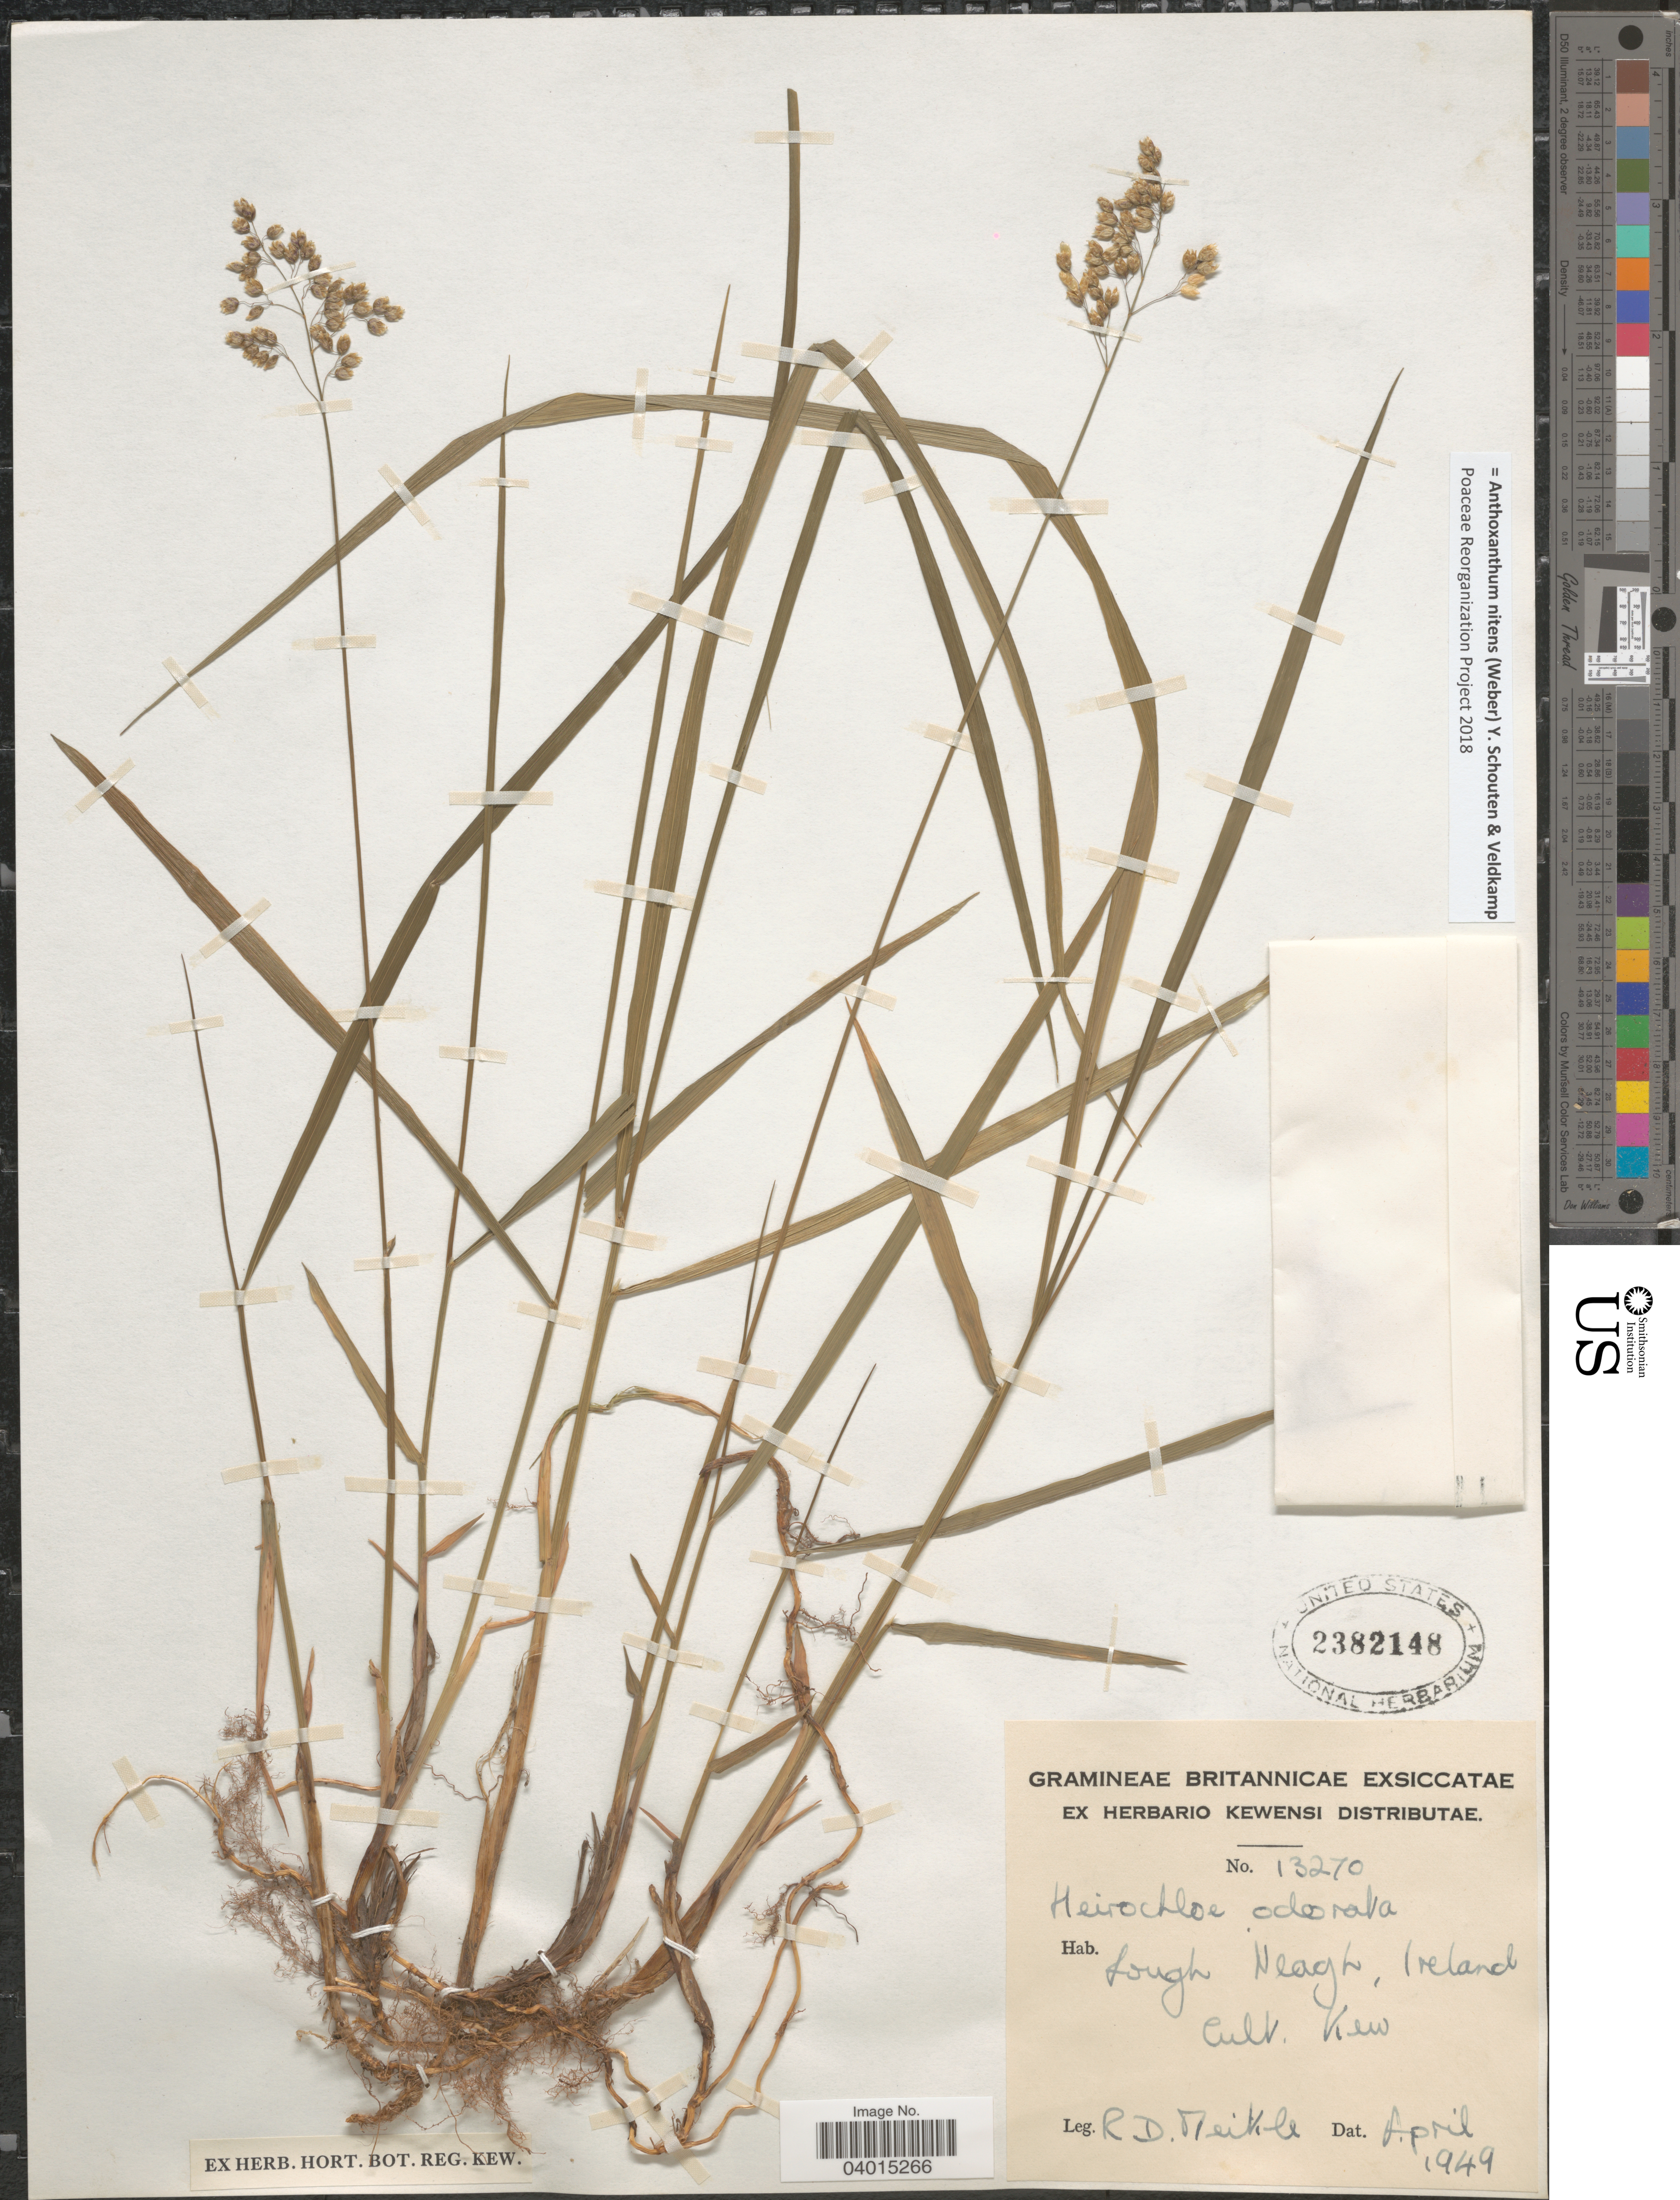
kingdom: Plantae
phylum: Tracheophyta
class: Liliopsida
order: Poales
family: Poaceae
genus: Anthoxanthum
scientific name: Anthoxanthum nitens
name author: (G.H. Weber) R.T.A. Schouten & Veldkamp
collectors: R. D. Meikle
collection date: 1949-04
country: United Kingdom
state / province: Northern Ireland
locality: Lough Neagh. Kew.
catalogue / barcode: US 2382148